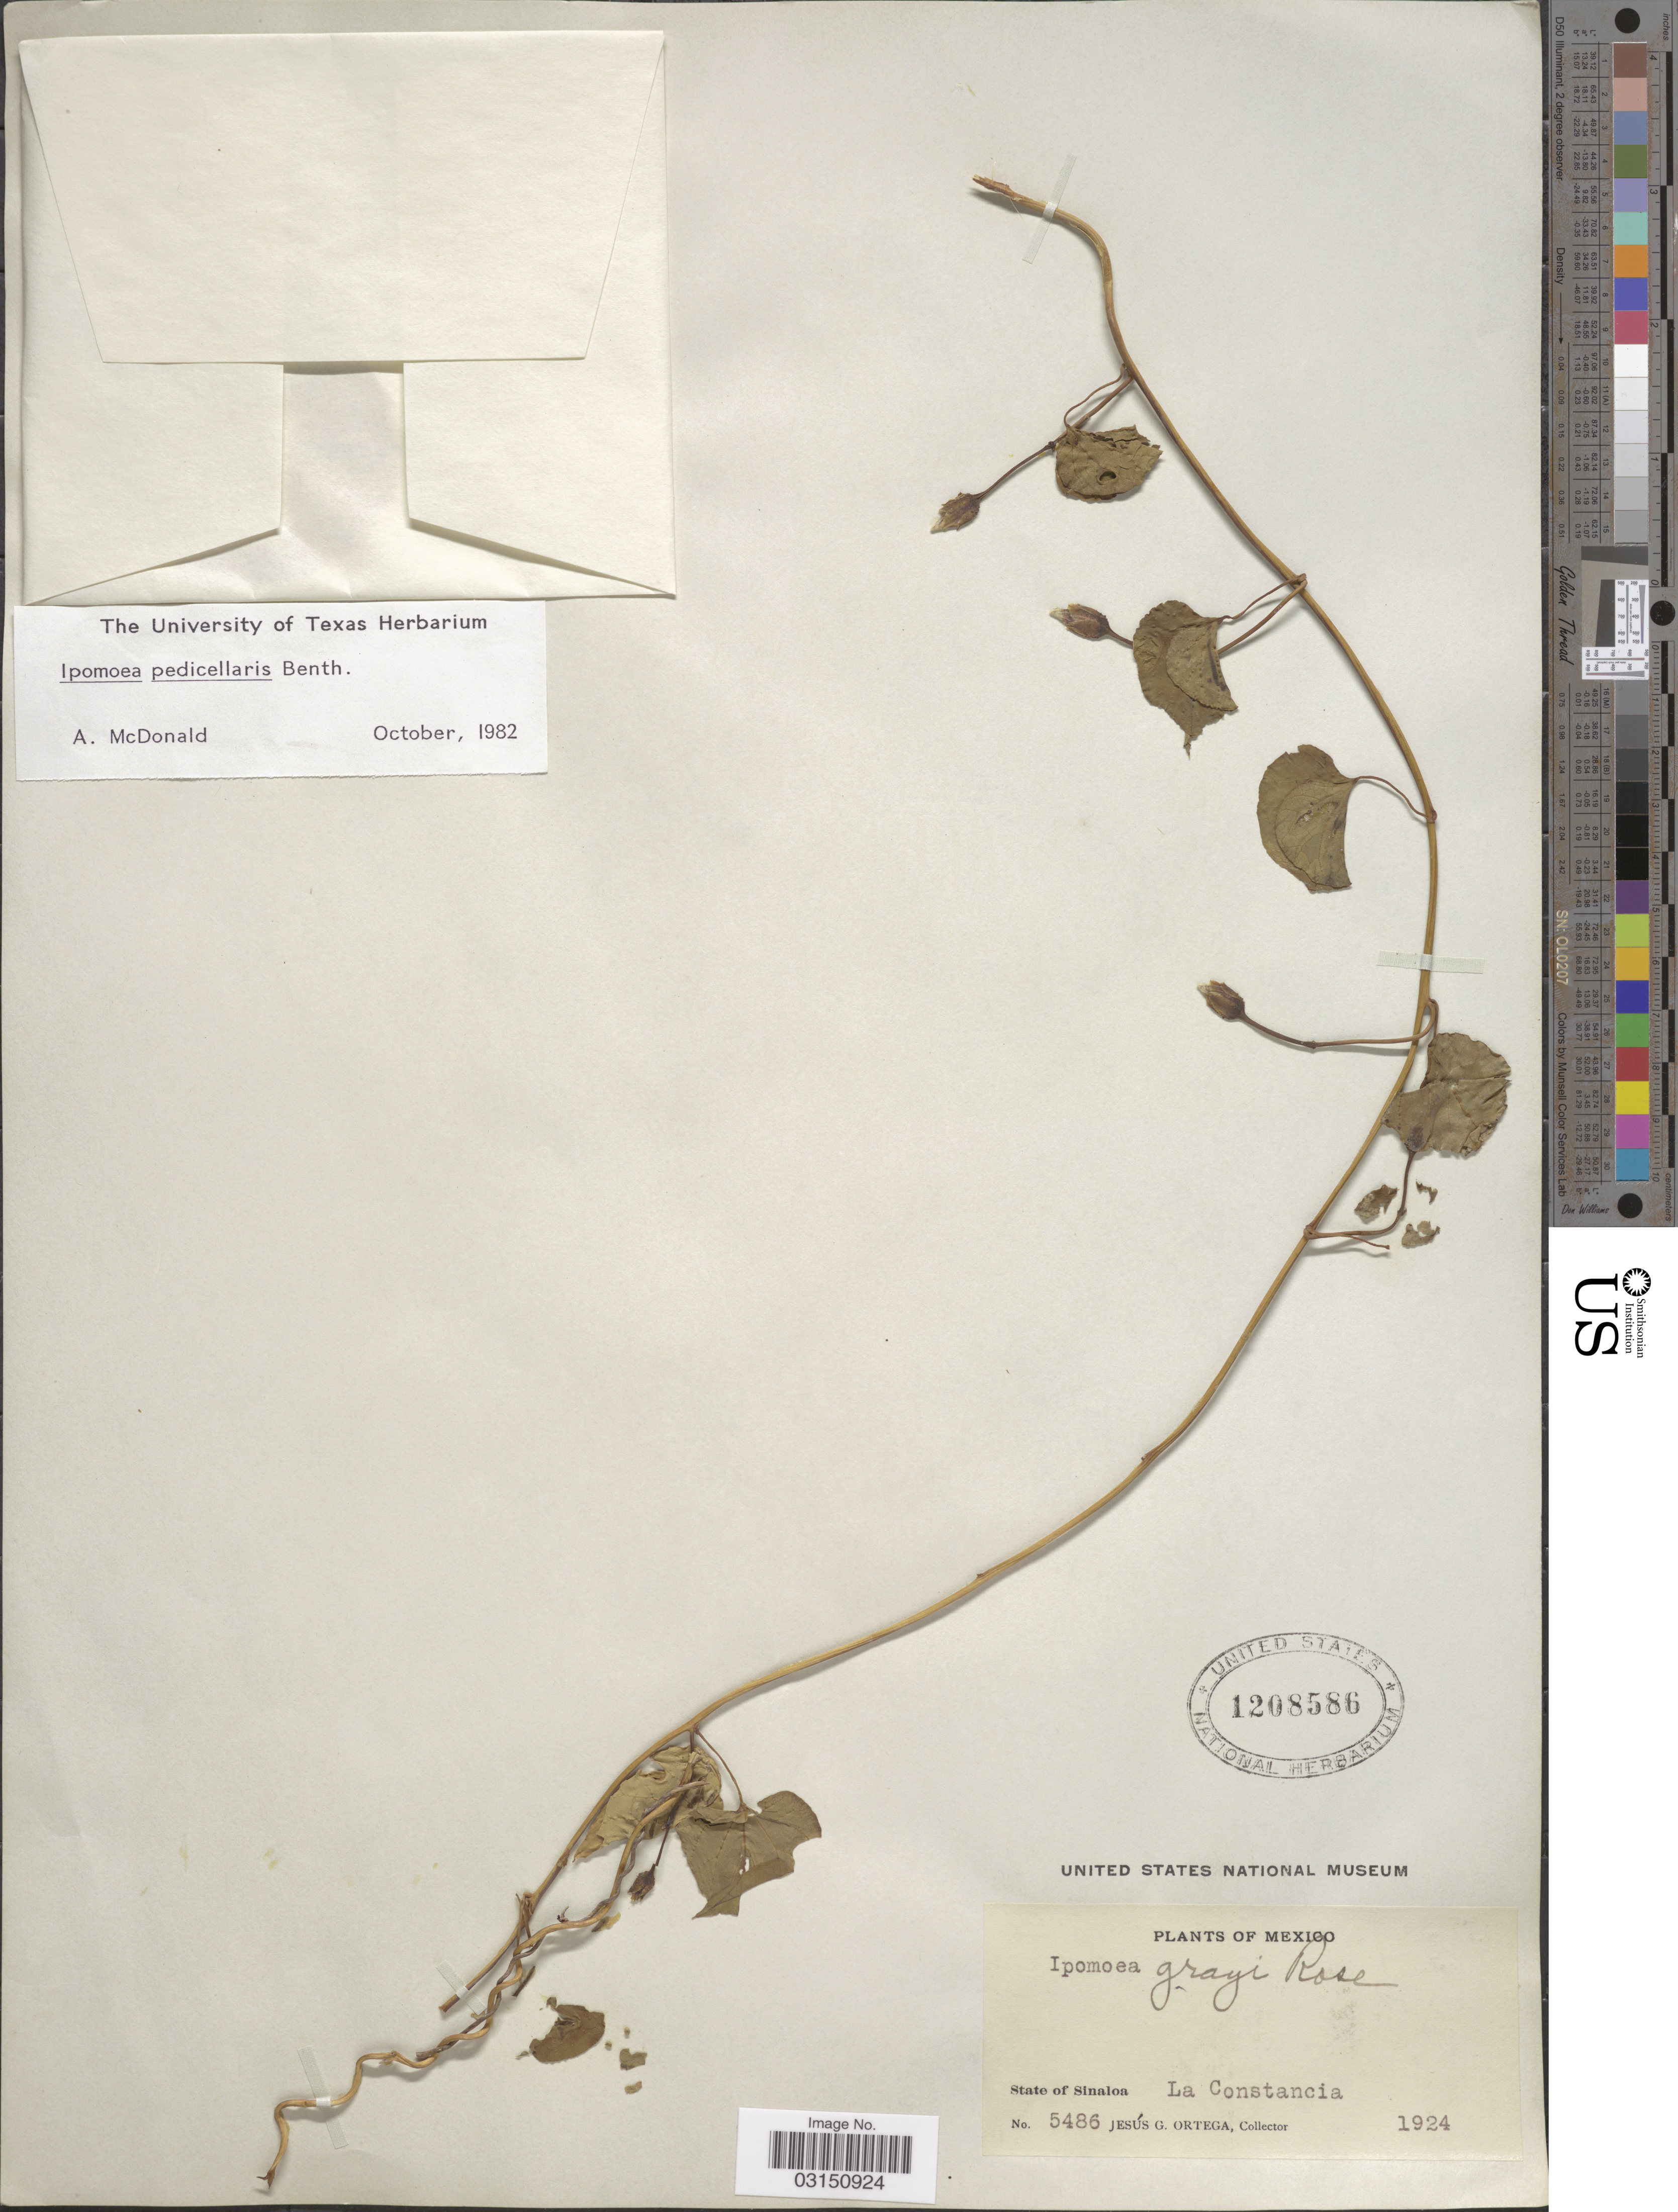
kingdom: Plantae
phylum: Tracheophyta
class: Magnoliopsida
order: Solanales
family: Convolvulaceae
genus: Ipomoea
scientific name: Ipomoea pedicellaris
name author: Benth.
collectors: J. Ortega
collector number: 5486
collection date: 1924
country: Mexico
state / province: Sinaloa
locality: La Constancia.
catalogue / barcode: US 1208586